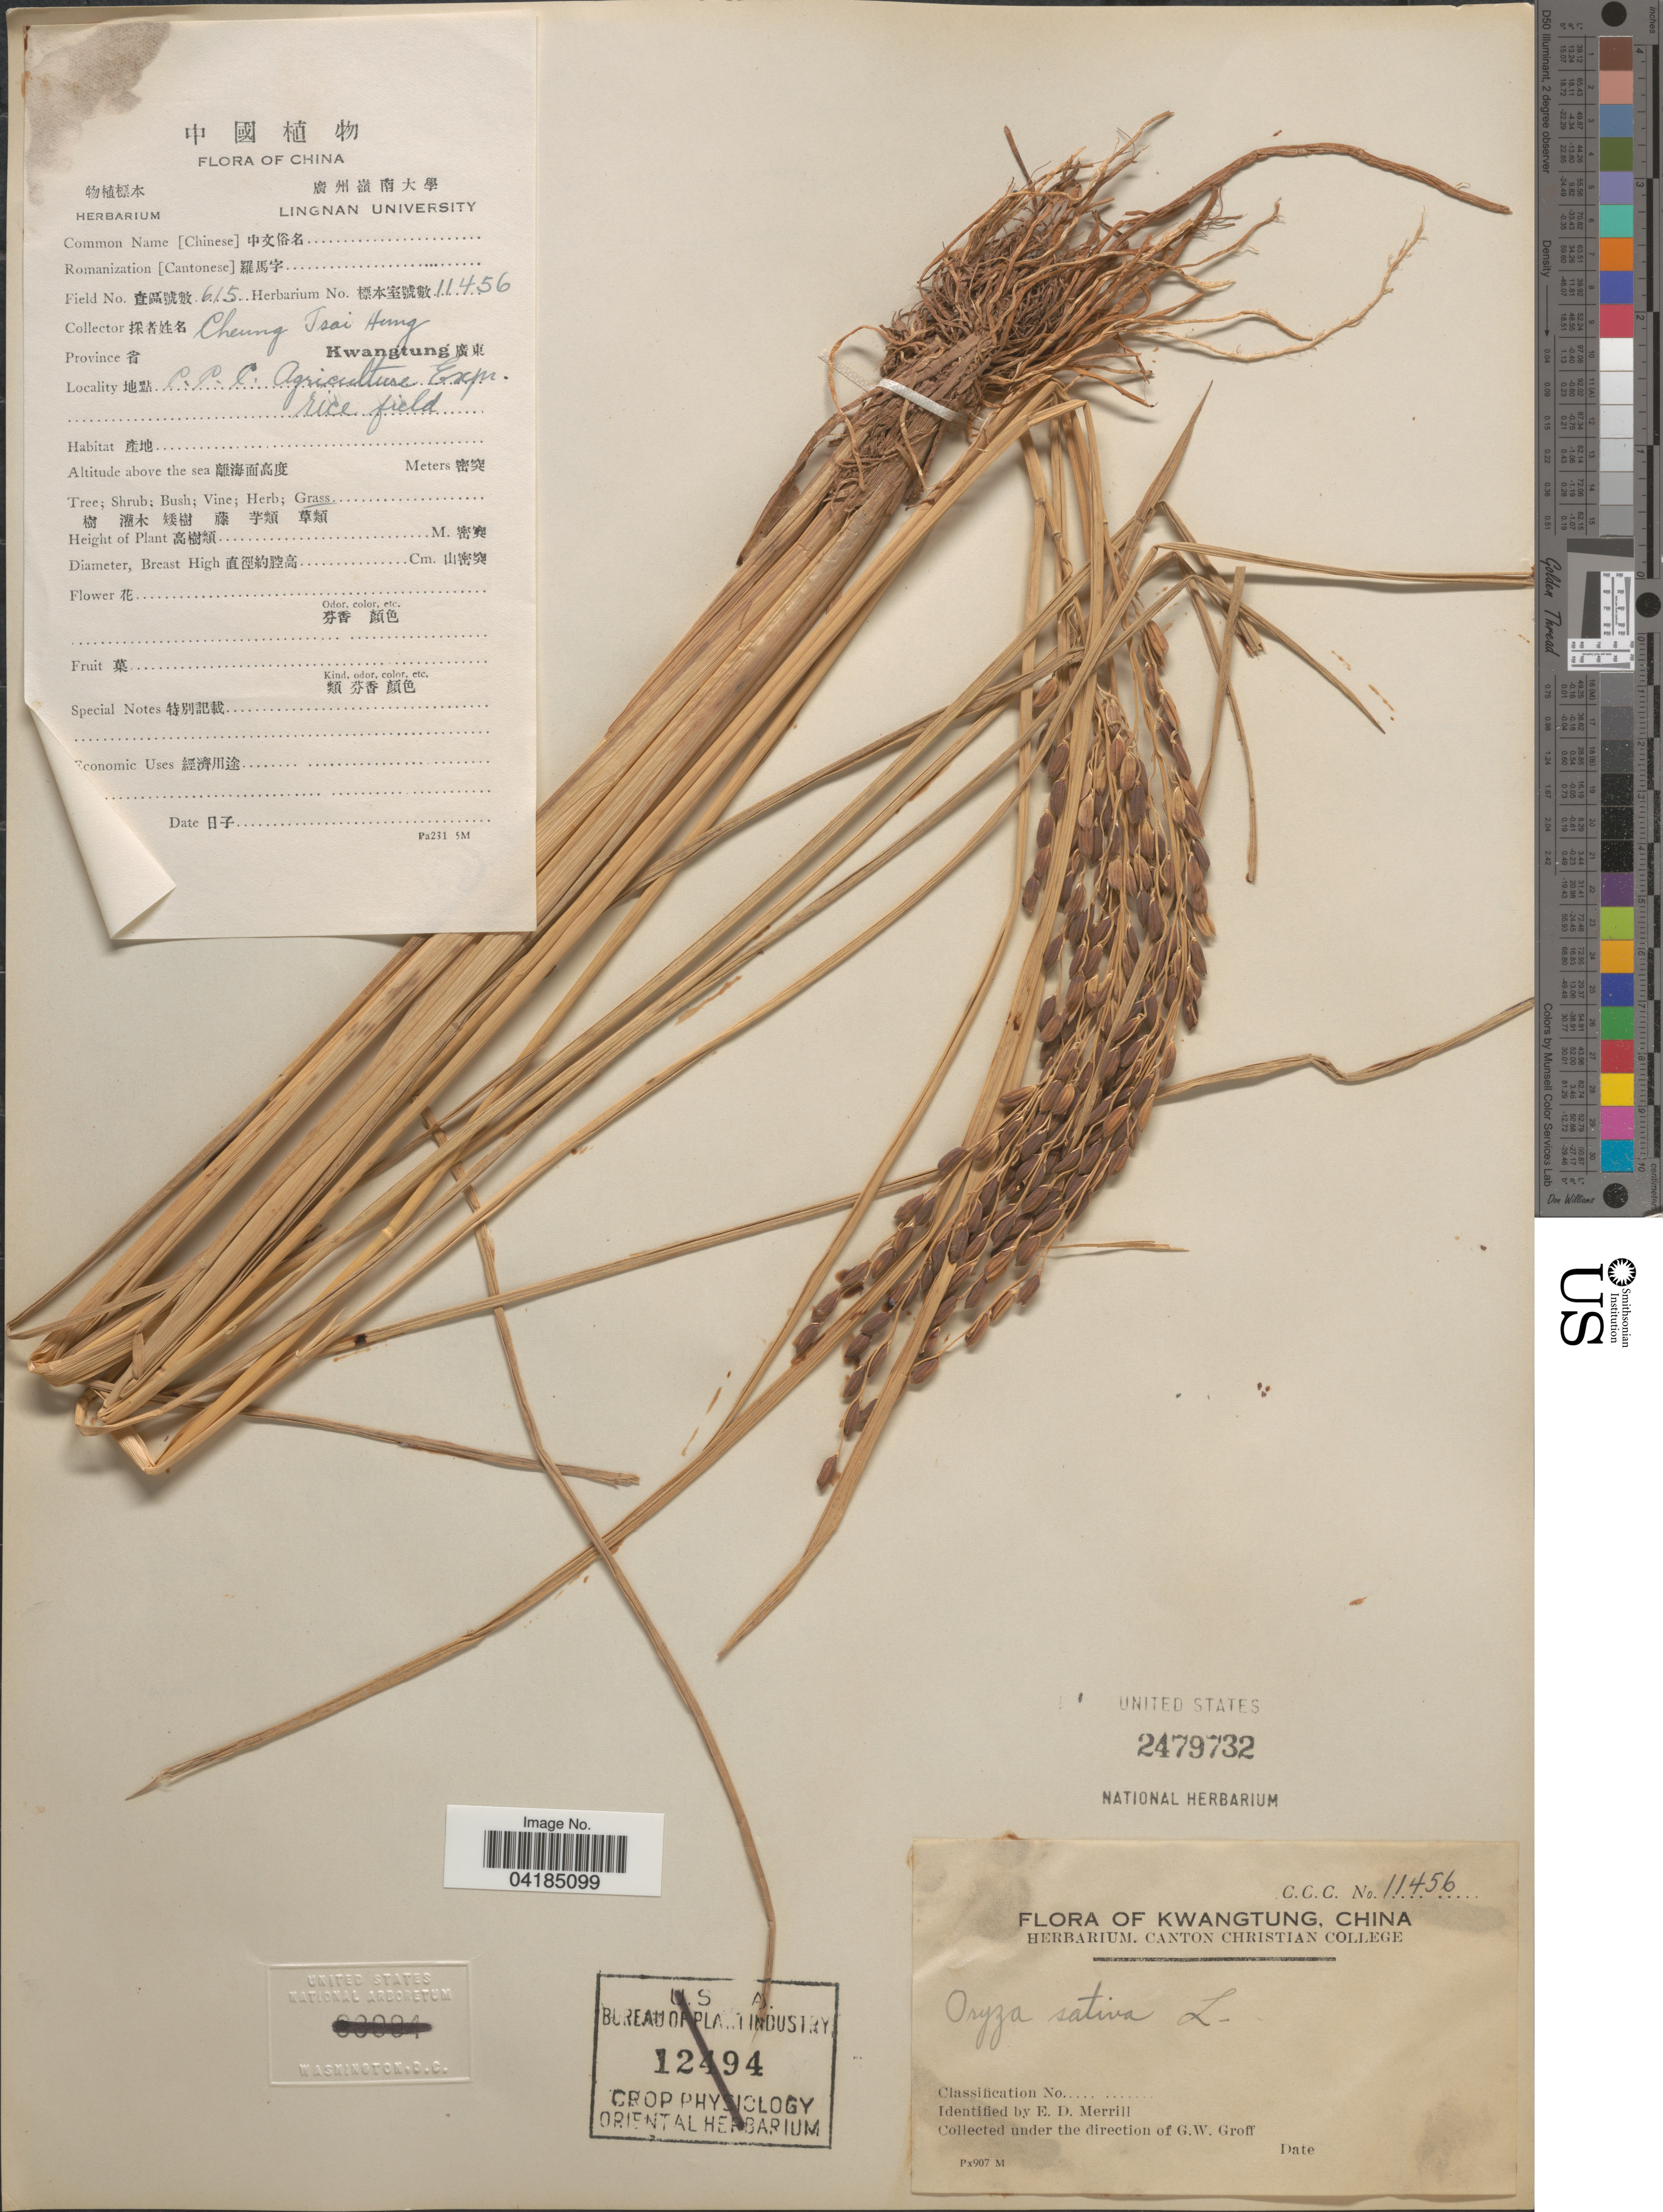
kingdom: Plantae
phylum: Tracheophyta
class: Liliopsida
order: Poales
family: Poaceae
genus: Oryza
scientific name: Oryza sativa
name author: L.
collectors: Cheung Tsai Hung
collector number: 615/11456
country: China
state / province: Guangdong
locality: Province Kwangtung. X. C.C.C. Agriculture Expr. rice field.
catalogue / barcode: US 2479732